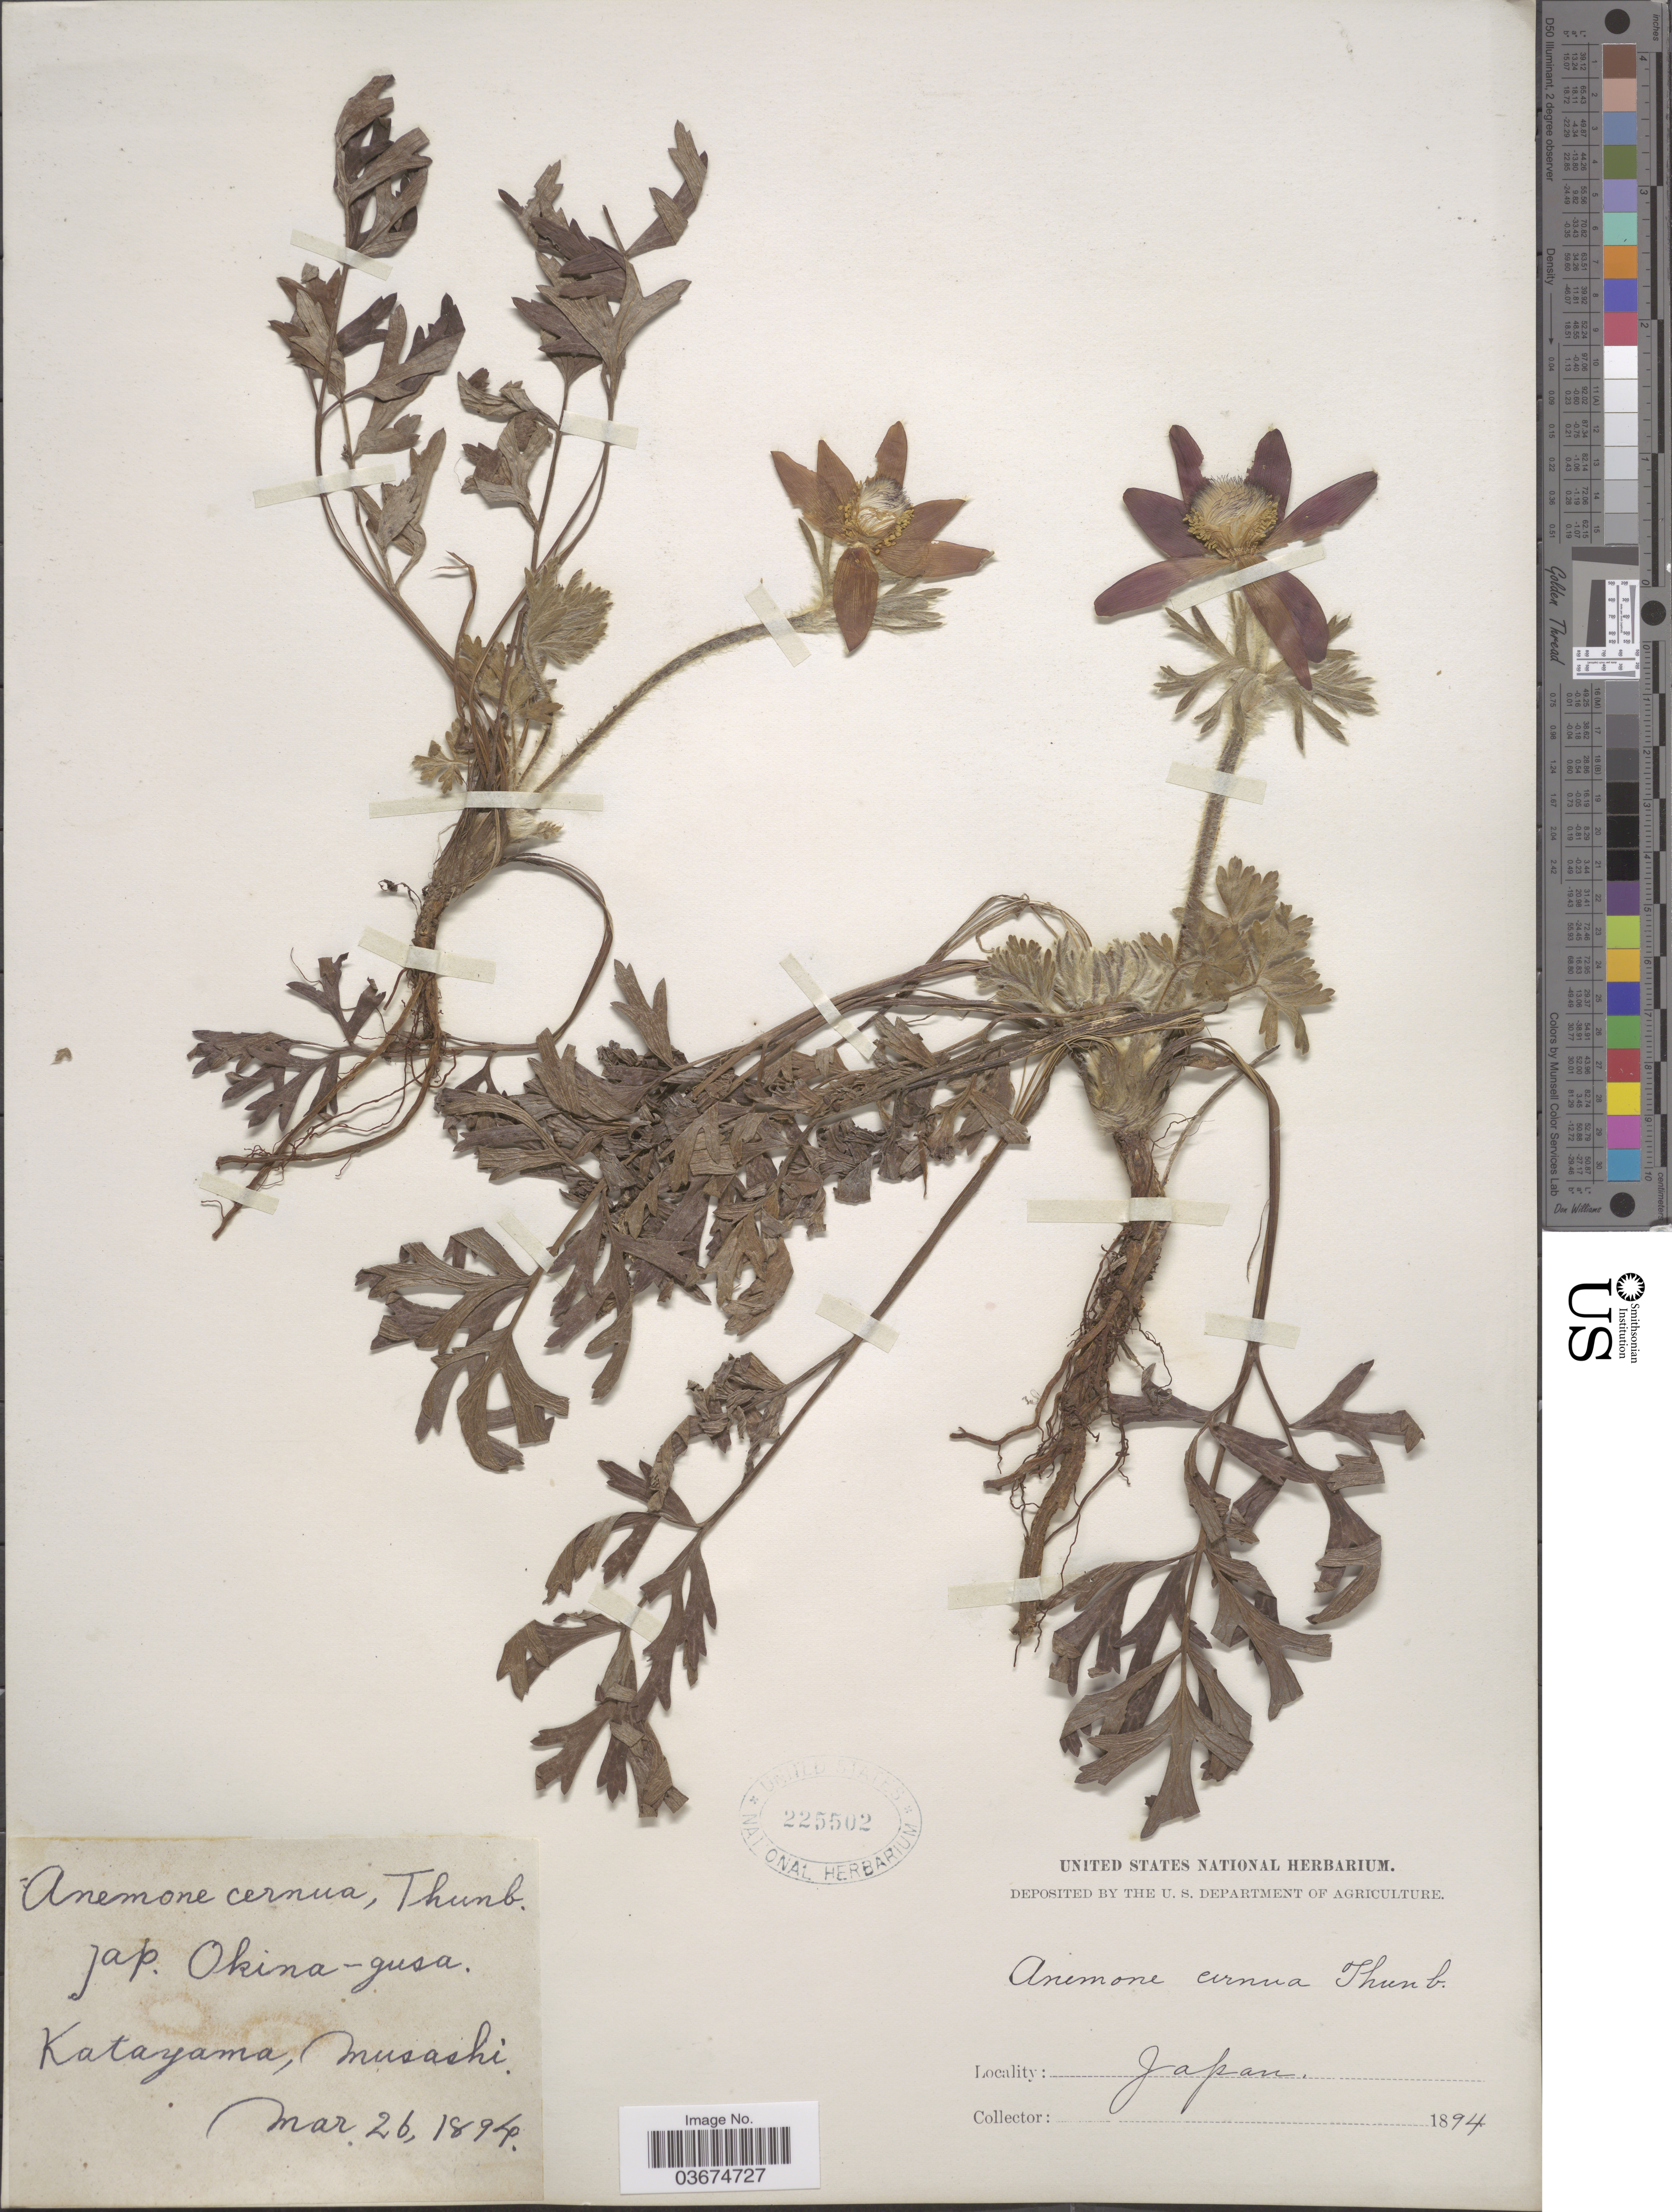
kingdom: Plantae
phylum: Tracheophyta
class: Magnoliopsida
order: Ranunculales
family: Ranunculaceae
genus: Pulsatilla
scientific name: Pulsatilla cernua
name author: (Thunb.) Bercht. & J. Presl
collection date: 1894-03-26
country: Japan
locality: Katayama, Musashi.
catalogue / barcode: US 225502